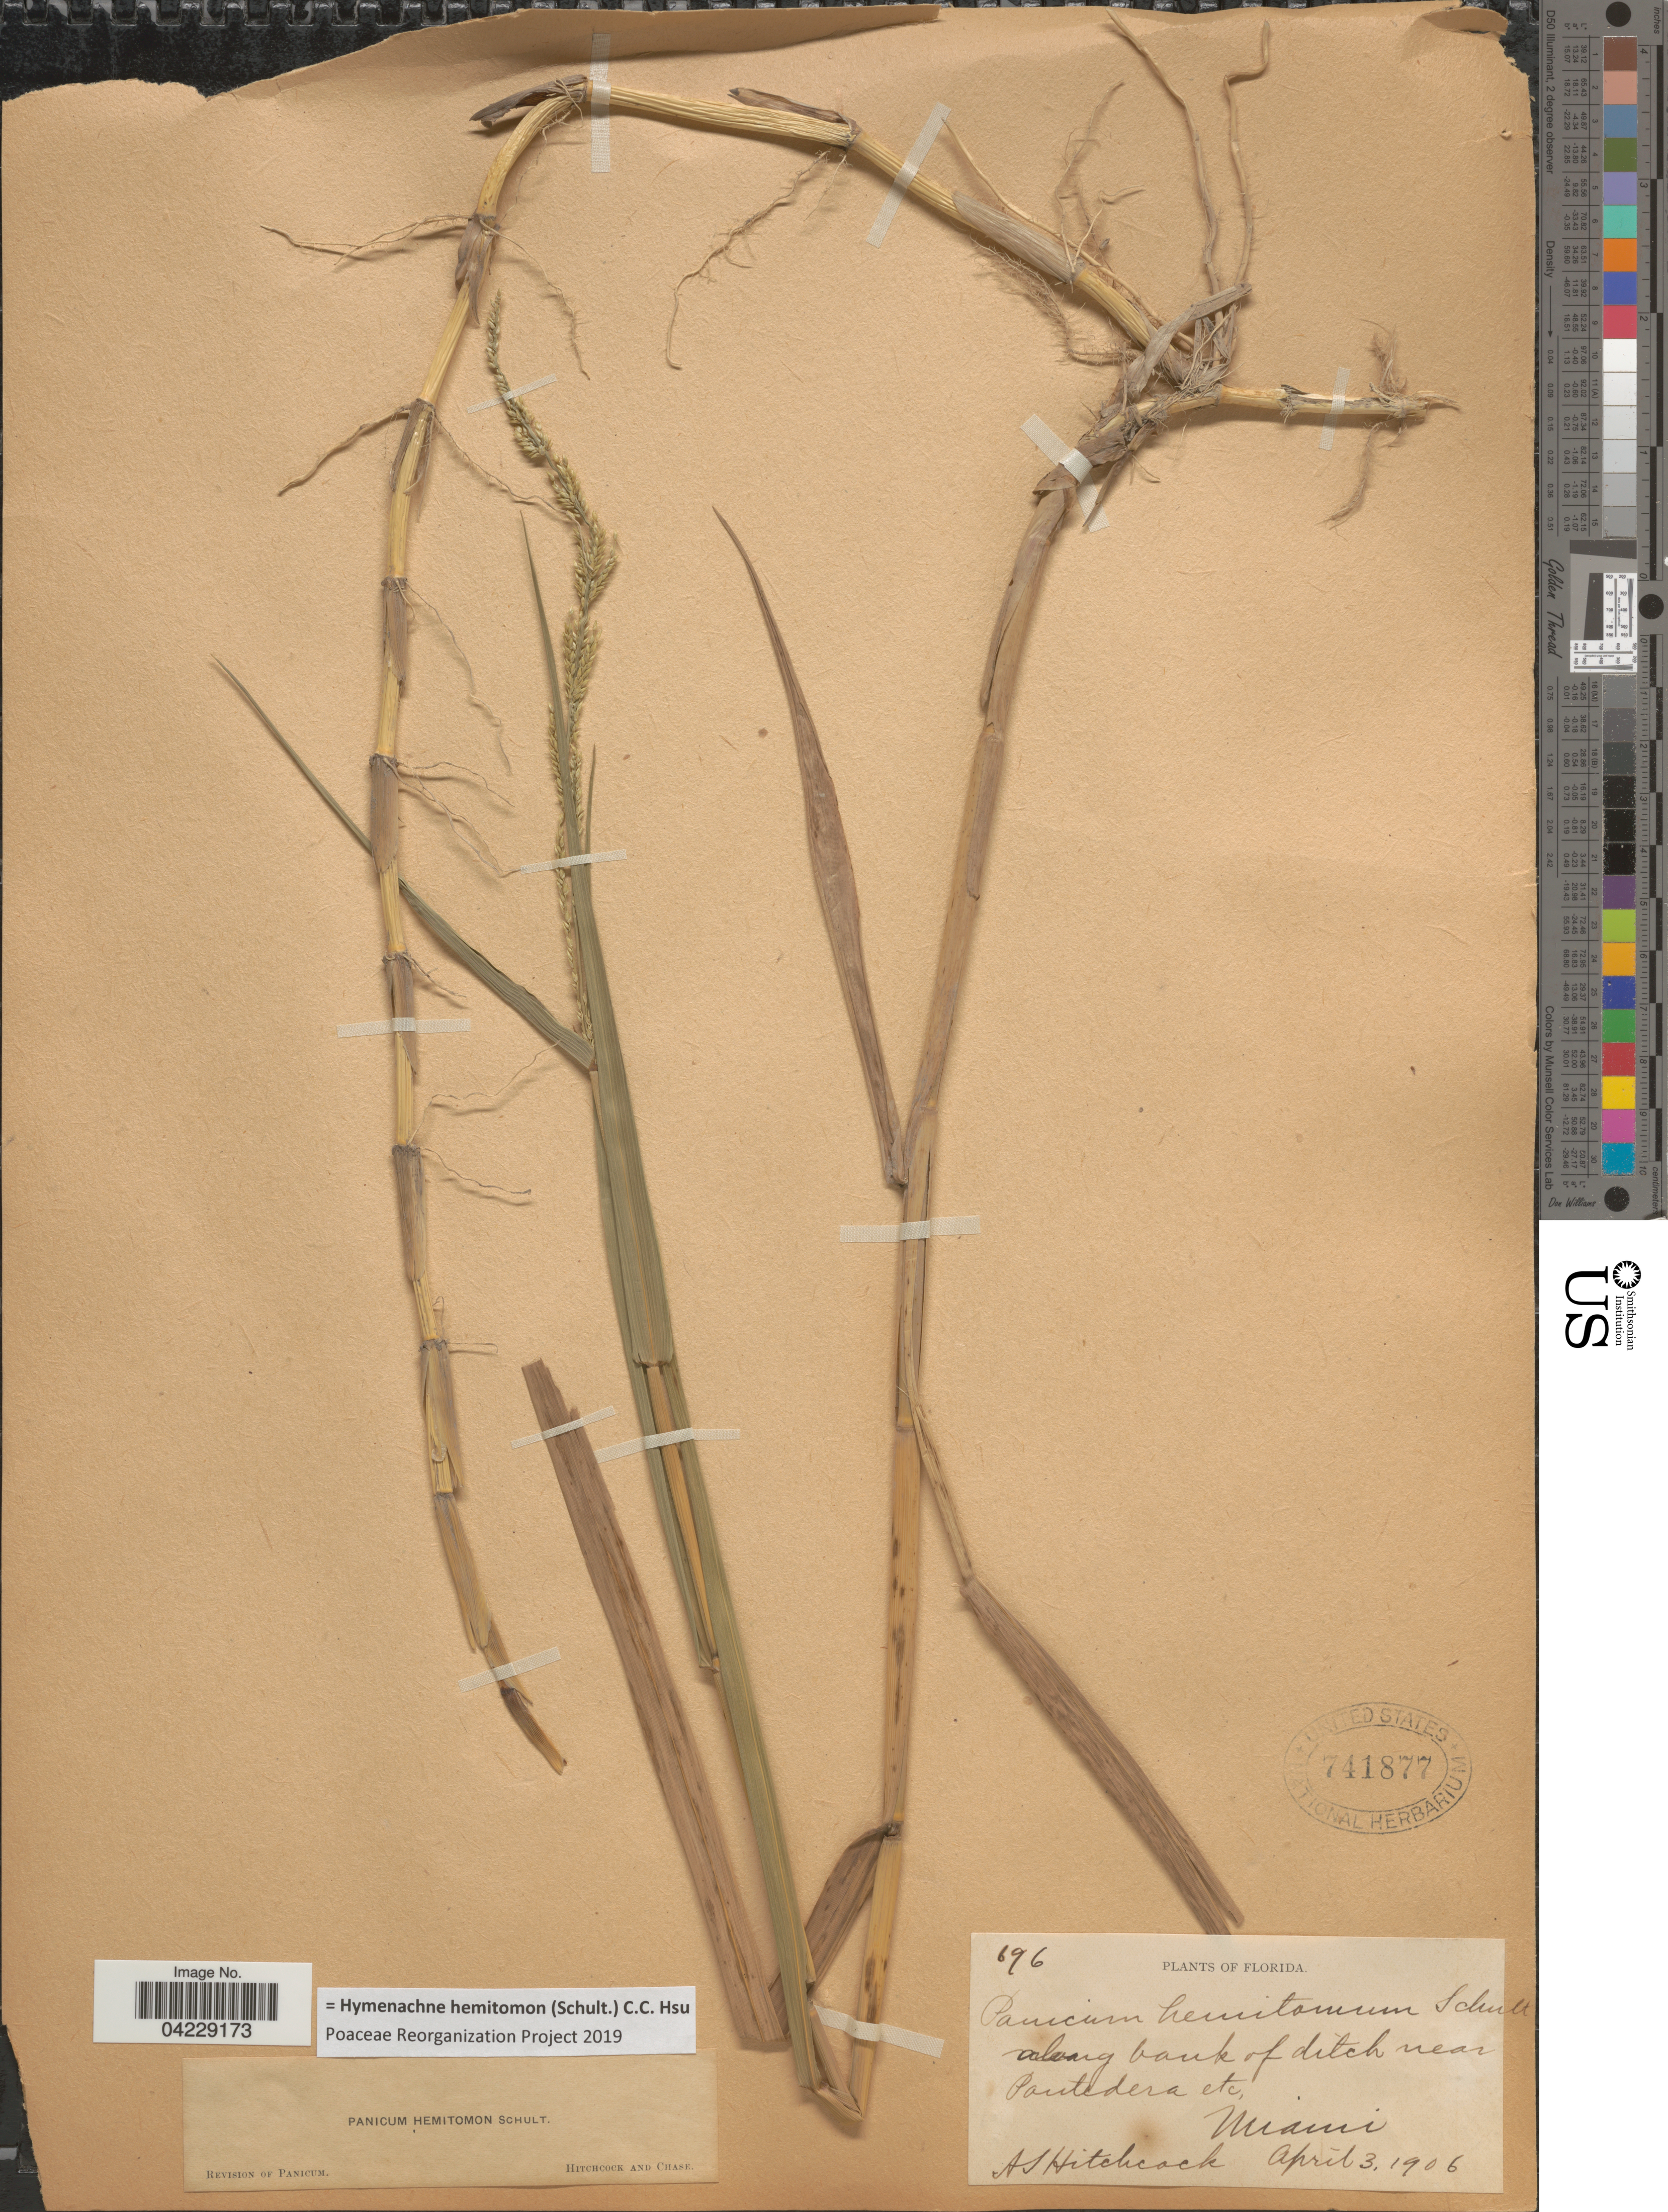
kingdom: Plantae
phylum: Tracheophyta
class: Liliopsida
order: Poales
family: Poaceae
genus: Hymenachne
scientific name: Hymenachne hemitomon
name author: (Schult.) C. C. Hsu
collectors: A. S. Hitchcock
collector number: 696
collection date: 1906-04-03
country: United States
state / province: Florida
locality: Along bank of ditch near Pontedera etc, Miami.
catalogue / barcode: US 741877